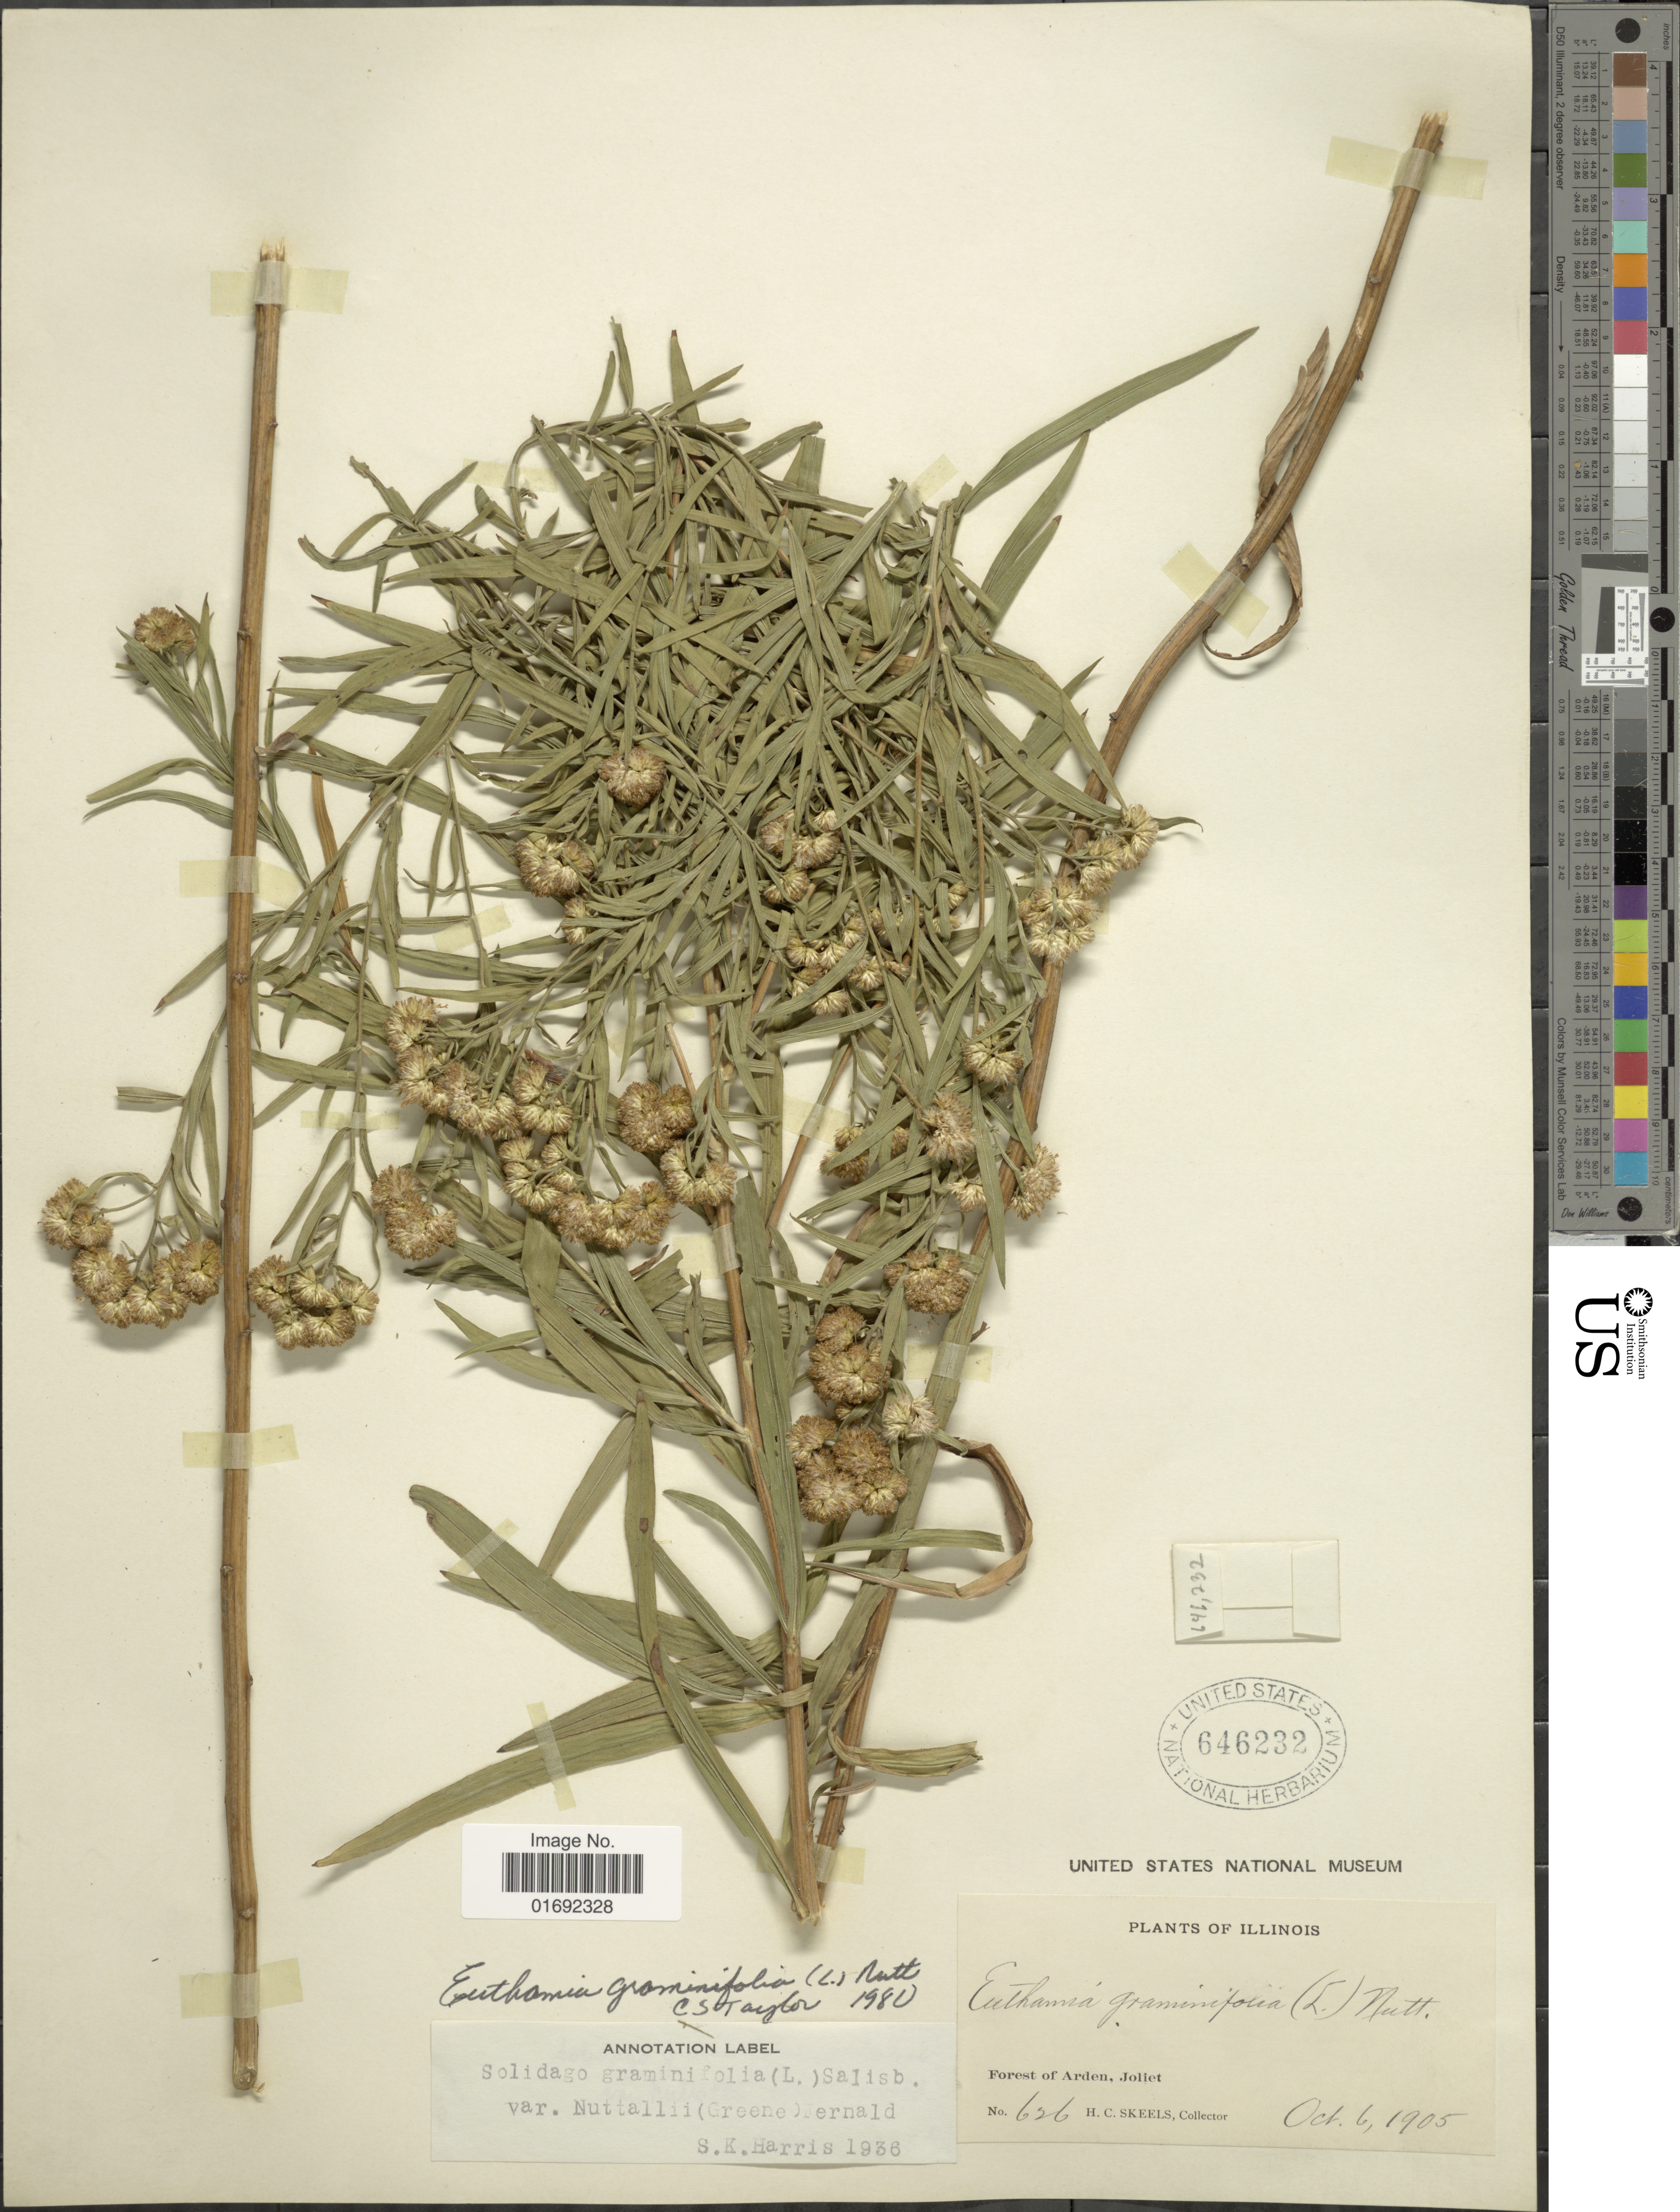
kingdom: Plantae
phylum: Tracheophyta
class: Magnoliopsida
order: Asterales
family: Asteraceae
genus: Euthamia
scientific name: Euthamia graminifolia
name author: (L.) Nutt.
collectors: H. Skeels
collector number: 626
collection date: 1905-10-06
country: United States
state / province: Illinois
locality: Forest of Arden, Joliet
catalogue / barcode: US 646232